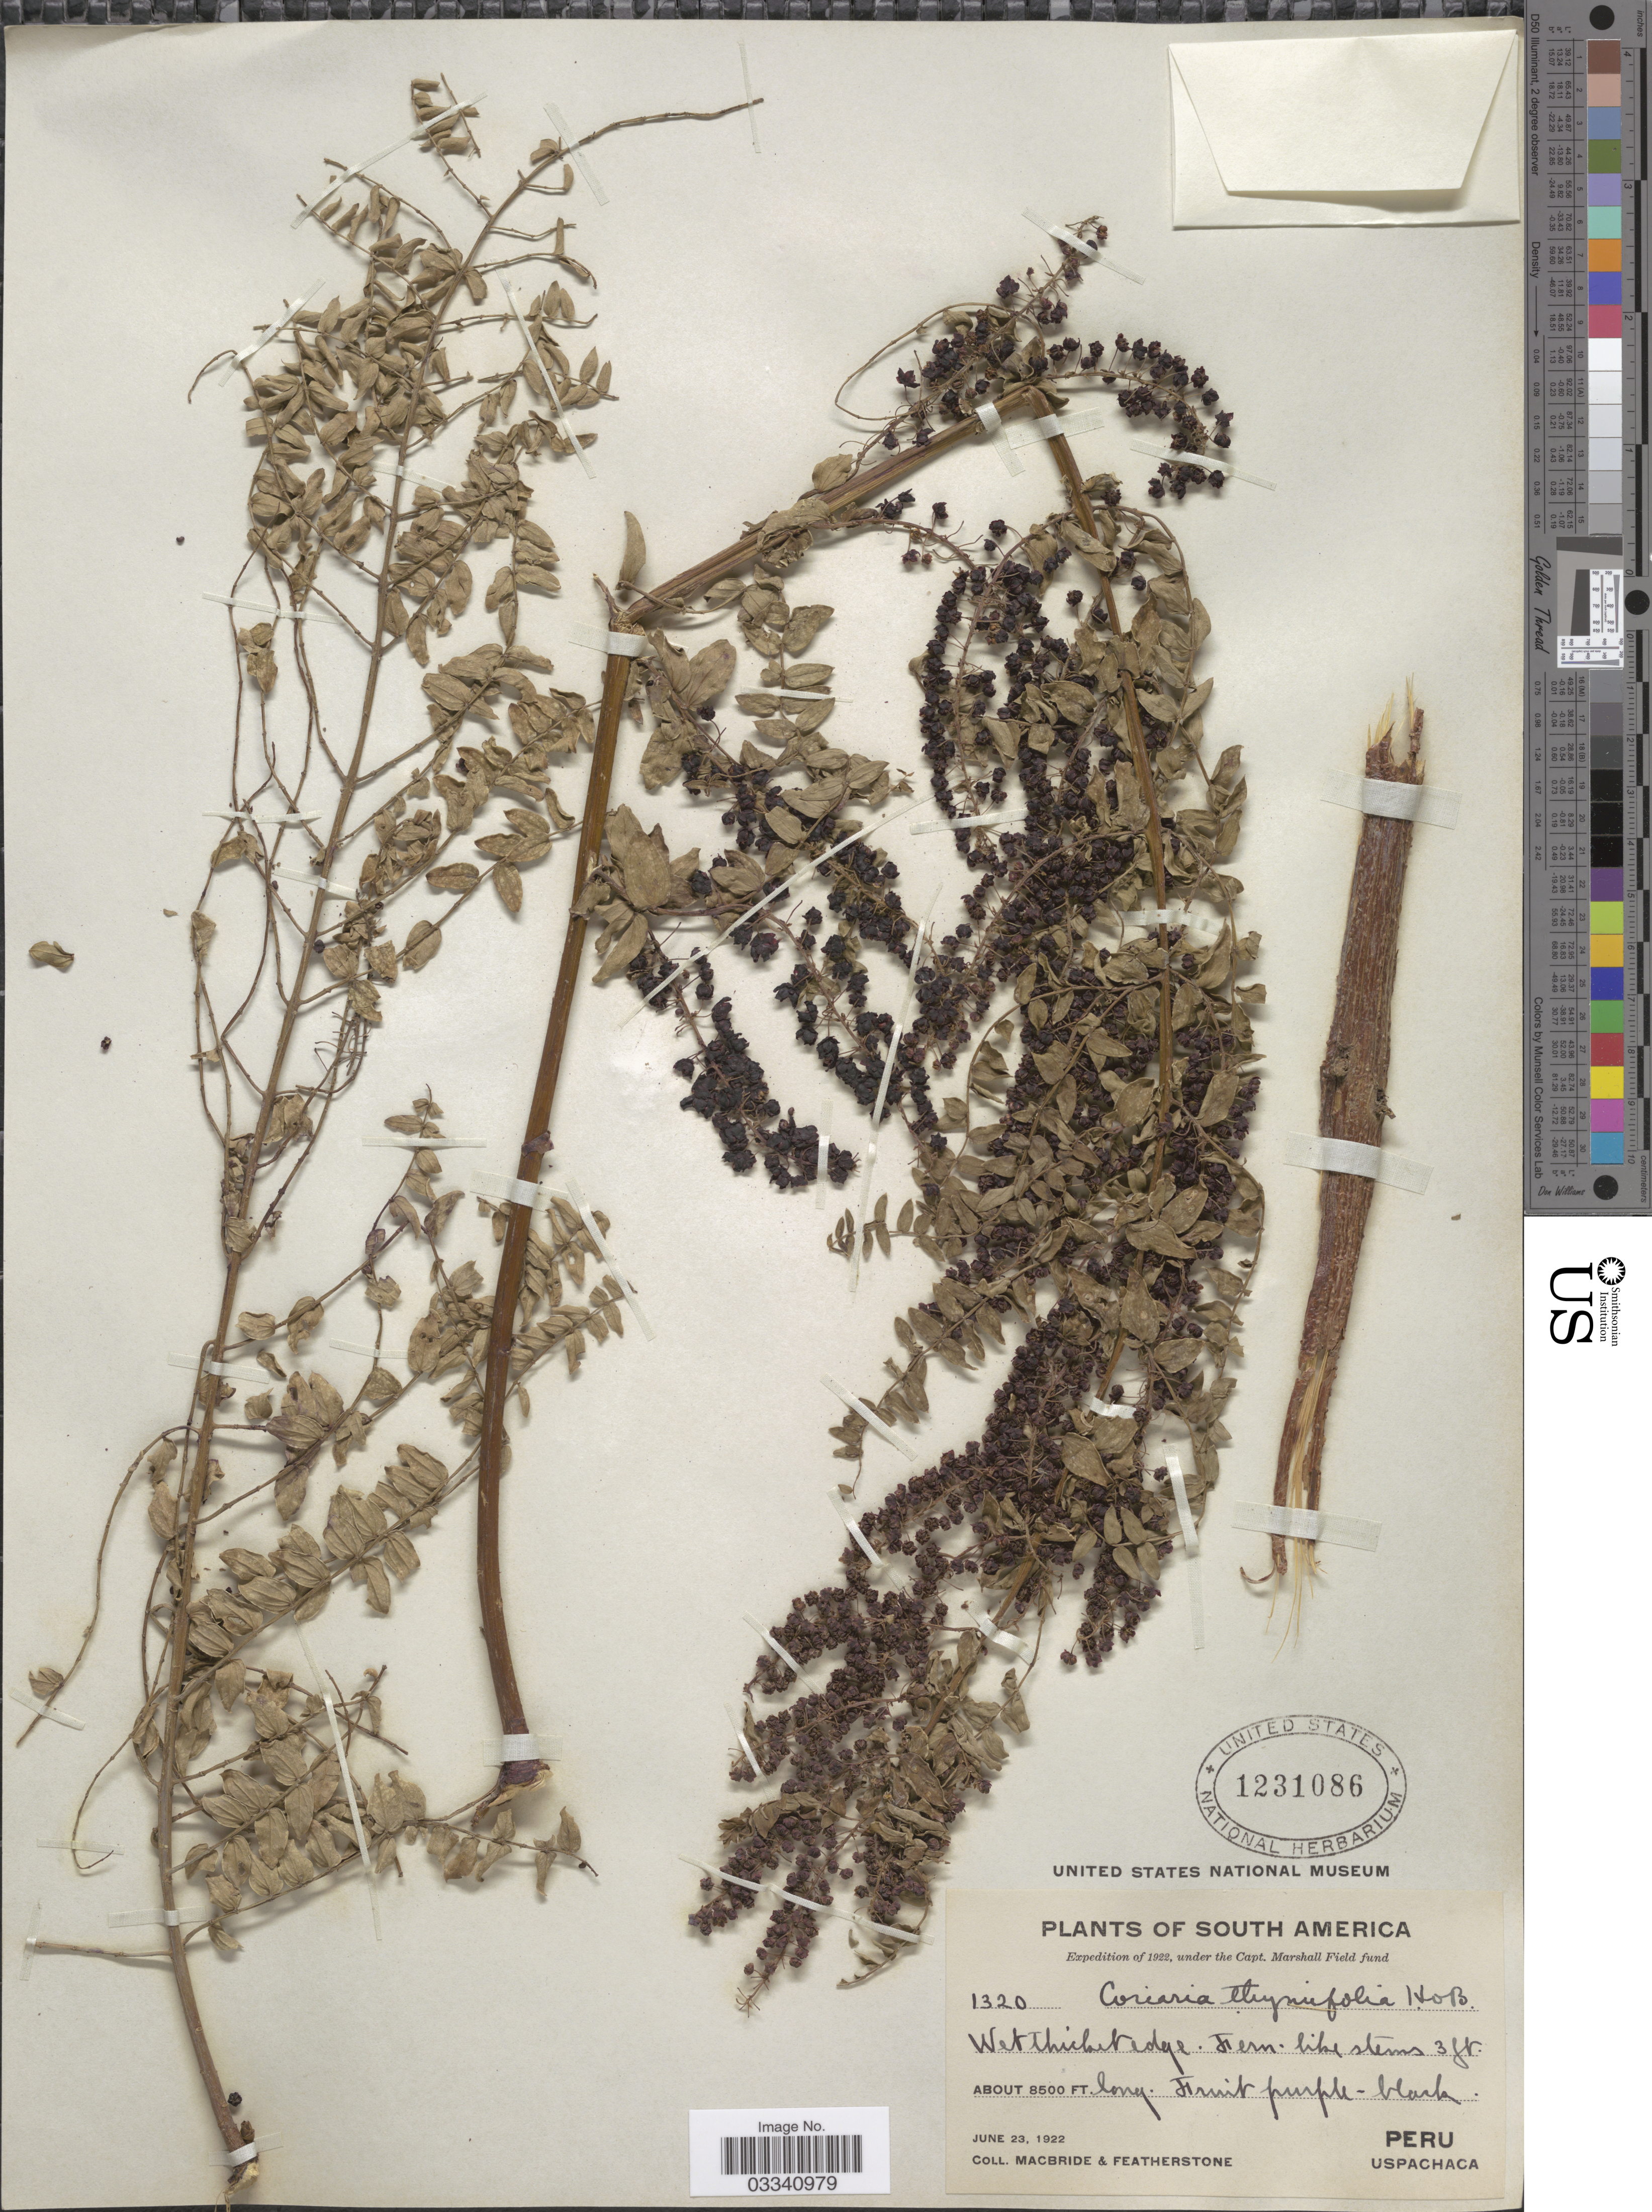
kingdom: Plantae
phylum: Tracheophyta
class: Magnoliopsida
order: Cucurbitales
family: Coriariaceae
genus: Coriaria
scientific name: Coriaria ruscifolia subsp. microphylla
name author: (Poir.) L.E. Skog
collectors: Macbride, -- & -. Featherstone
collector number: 1320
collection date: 1922-06-23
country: Peru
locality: Uspachaca.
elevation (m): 2591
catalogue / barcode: US 1231086